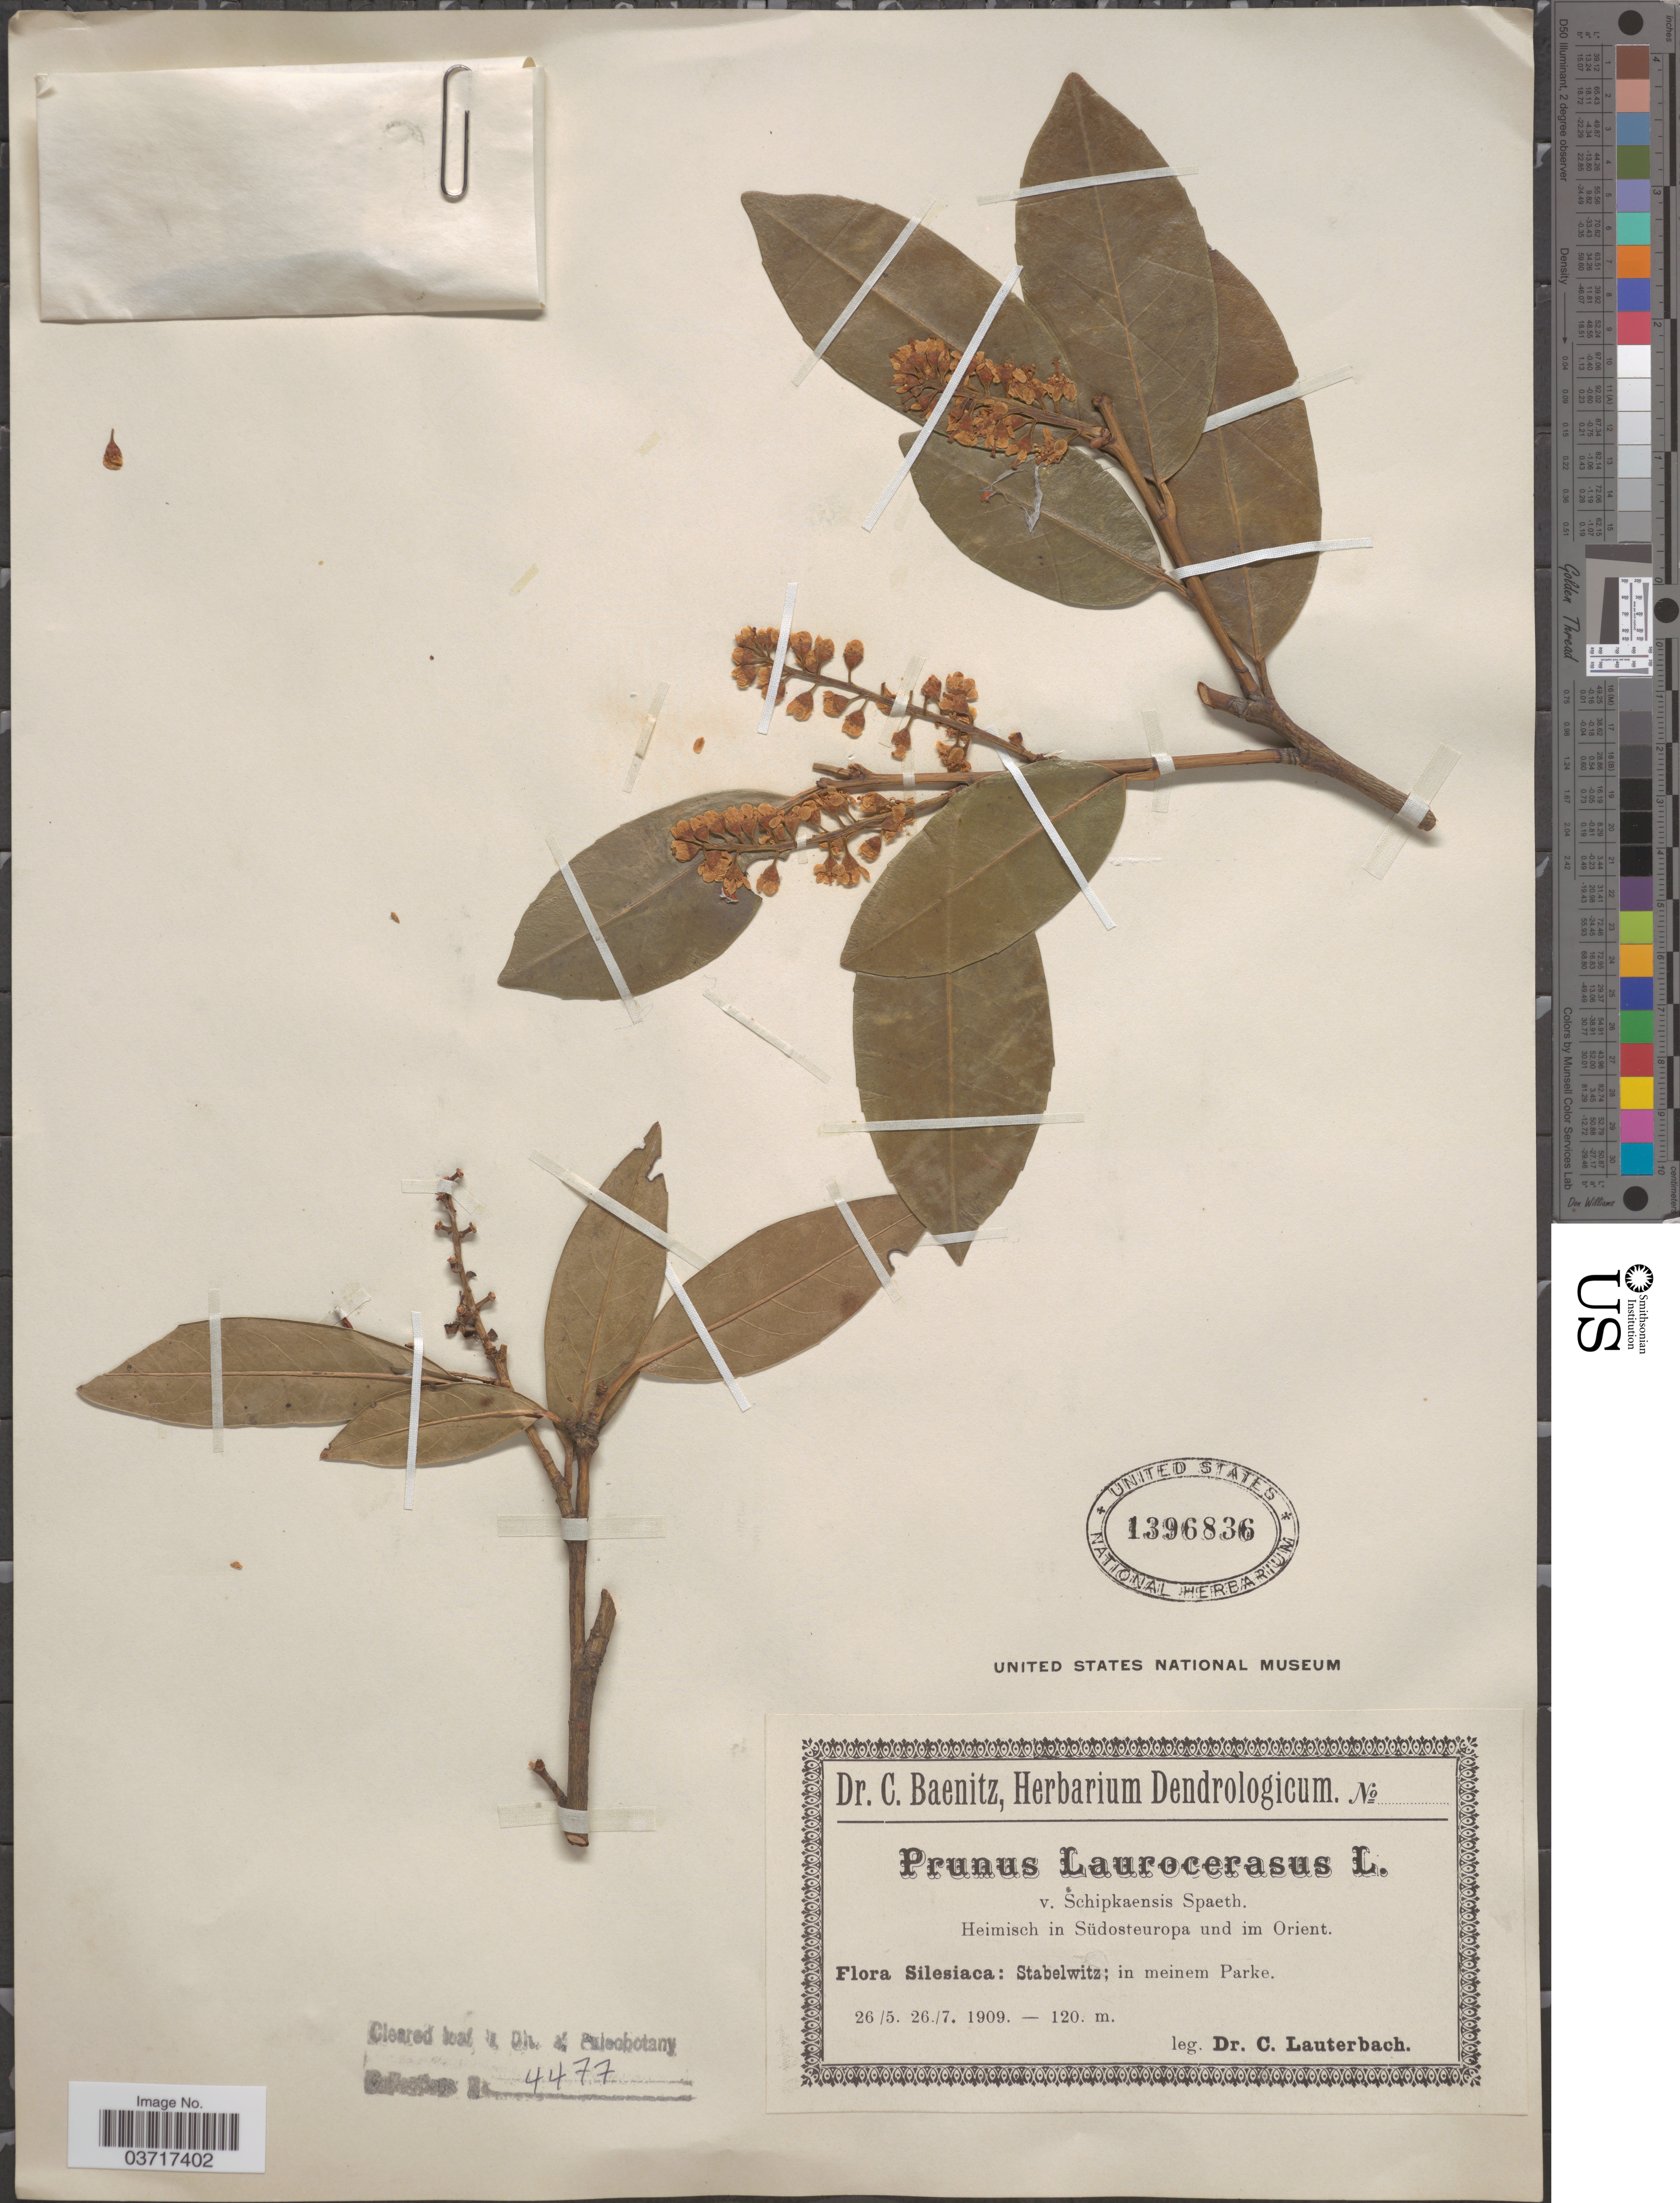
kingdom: Plantae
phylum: Tracheophyta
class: Magnoliopsida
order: Rosales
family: Rosaceae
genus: Prunus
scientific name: Prunus laurocerasus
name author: L.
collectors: C. A. G. Lauterbach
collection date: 1909-05-26/1909-07-26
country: Czechia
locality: Silesiaca: Stabelwitz; in meinem Parke.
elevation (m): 120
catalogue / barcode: US 1396836